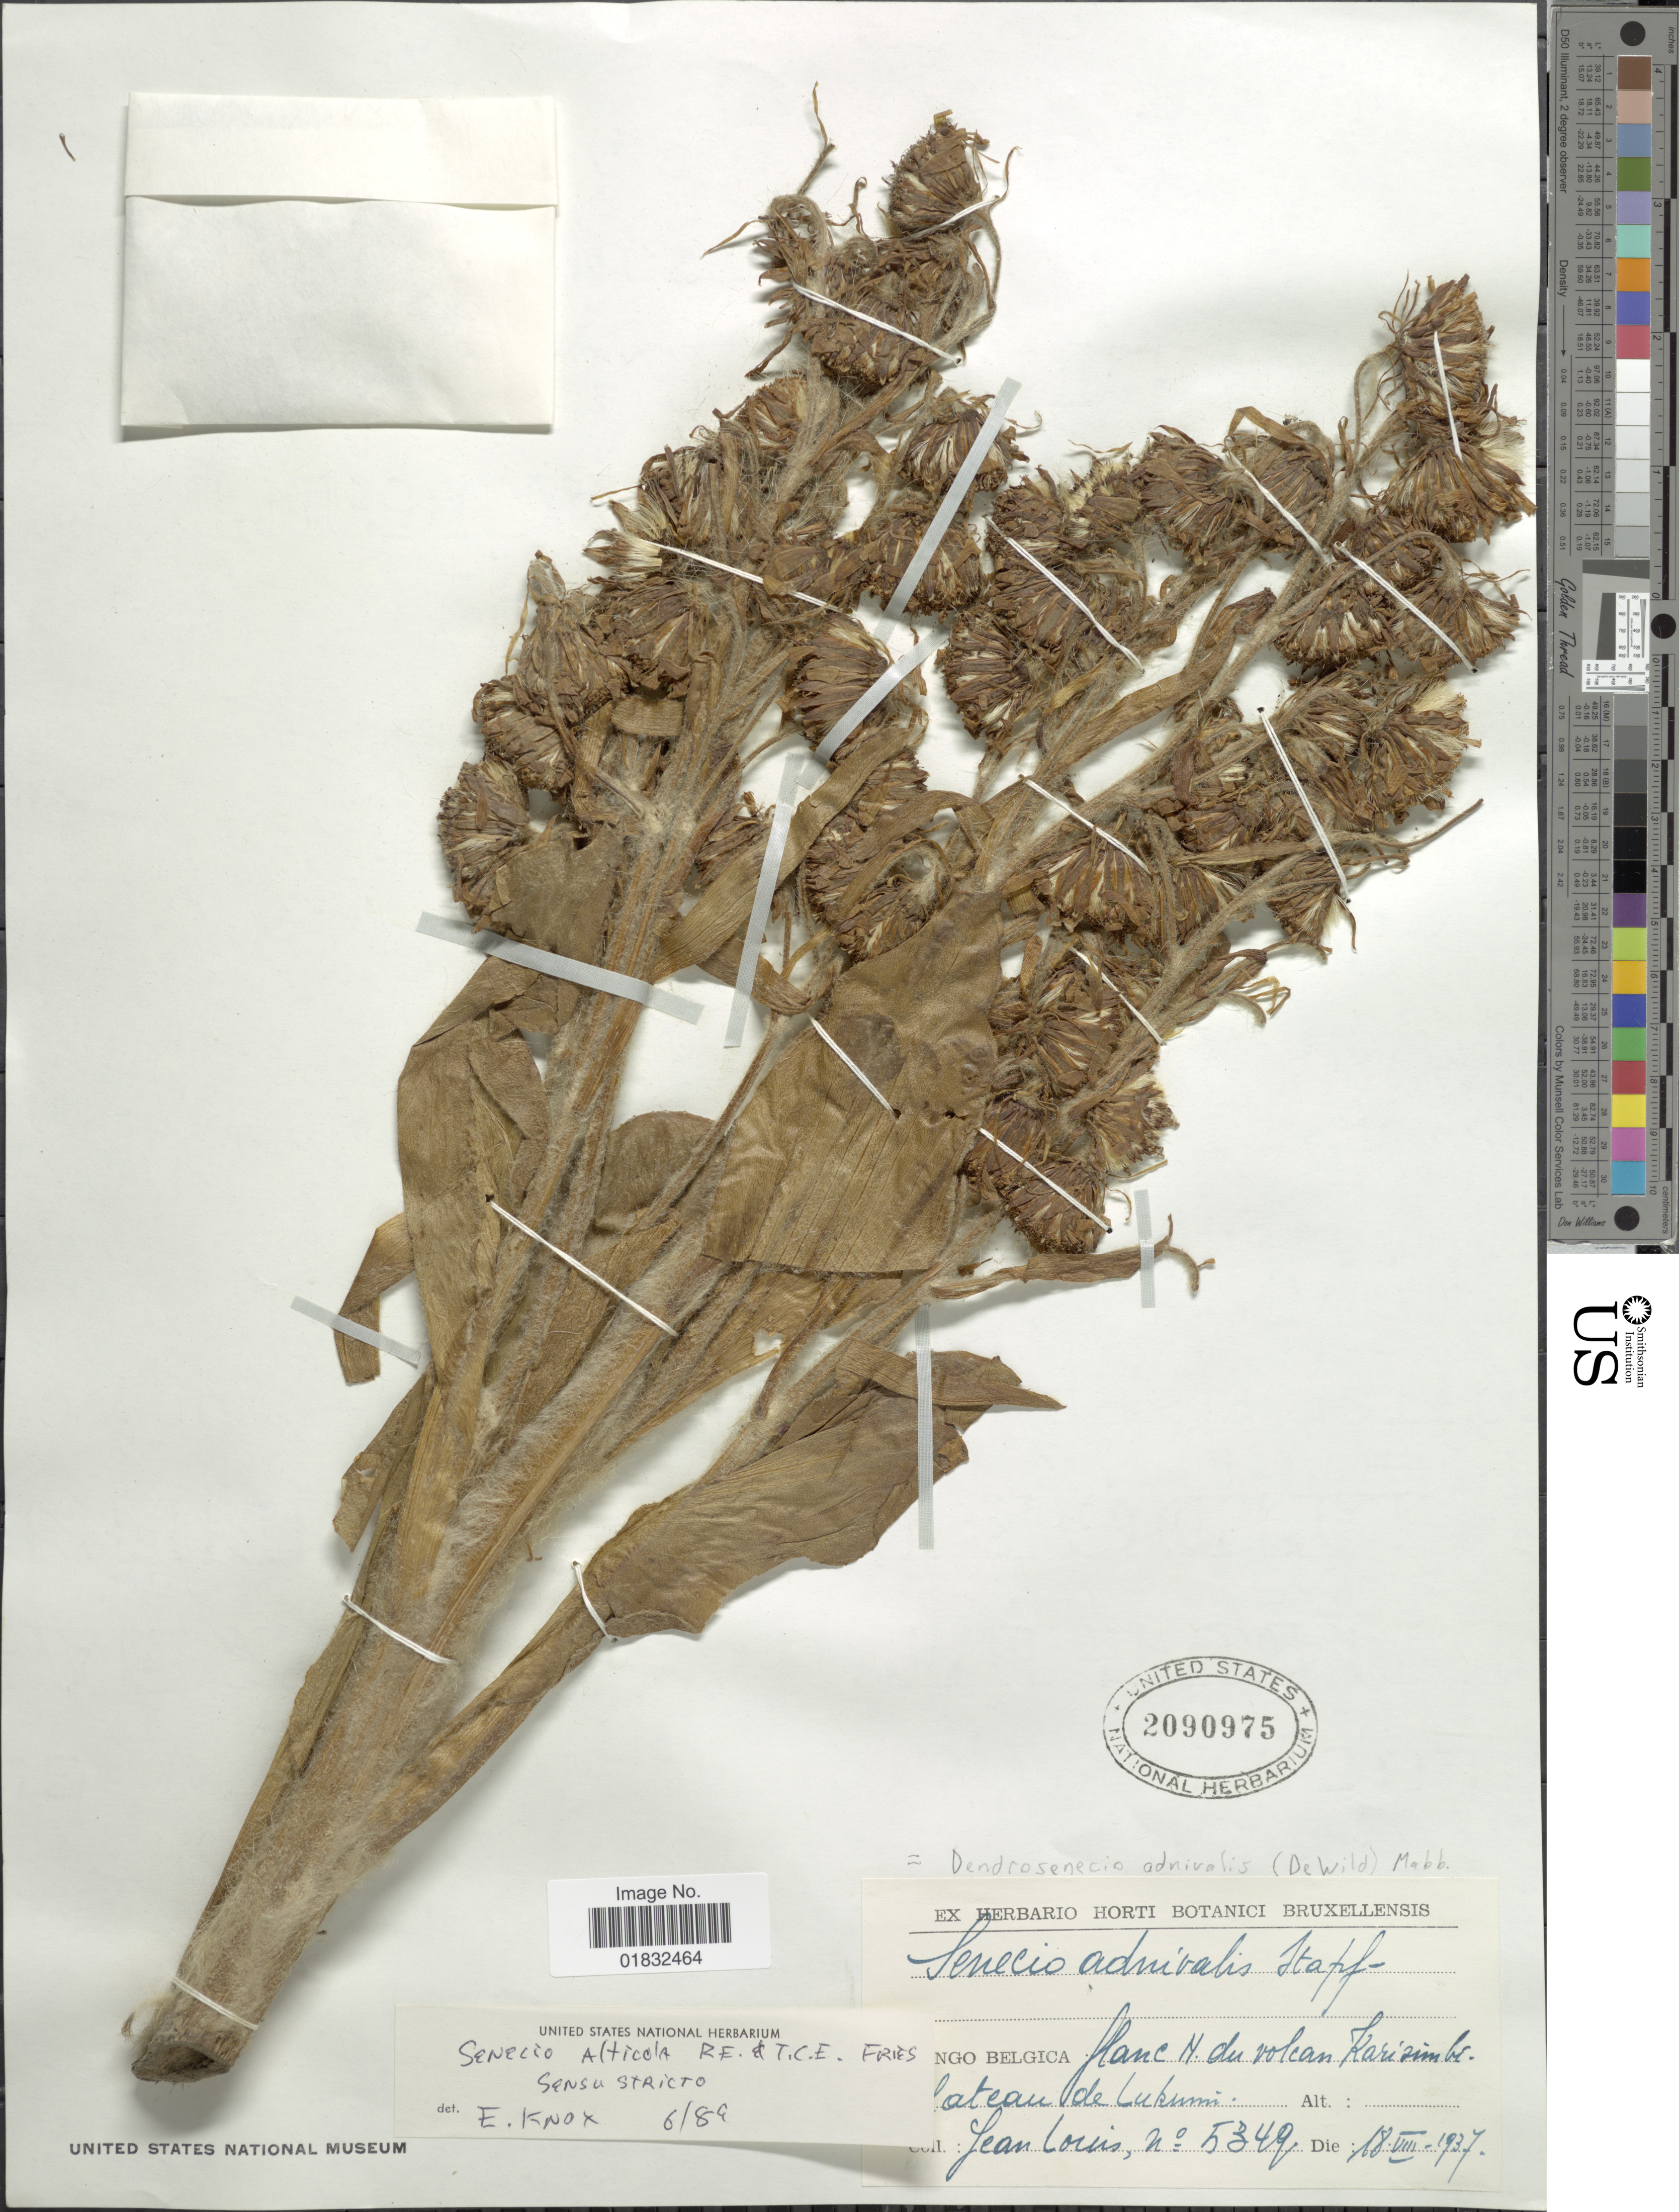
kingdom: Plantae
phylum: Tracheophyta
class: Magnoliopsida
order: Asterales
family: Asteraceae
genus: Dendrosenecio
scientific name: Dendrosenecio adnivalis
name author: (Stapf) E.B. Knox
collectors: J. Louis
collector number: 5349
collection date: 1937-08-18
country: Congo, Democratic Republic of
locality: Congo Belgica: flanc M du volcan Karisimbi plateau de Lukumi.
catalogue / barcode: US 2090975